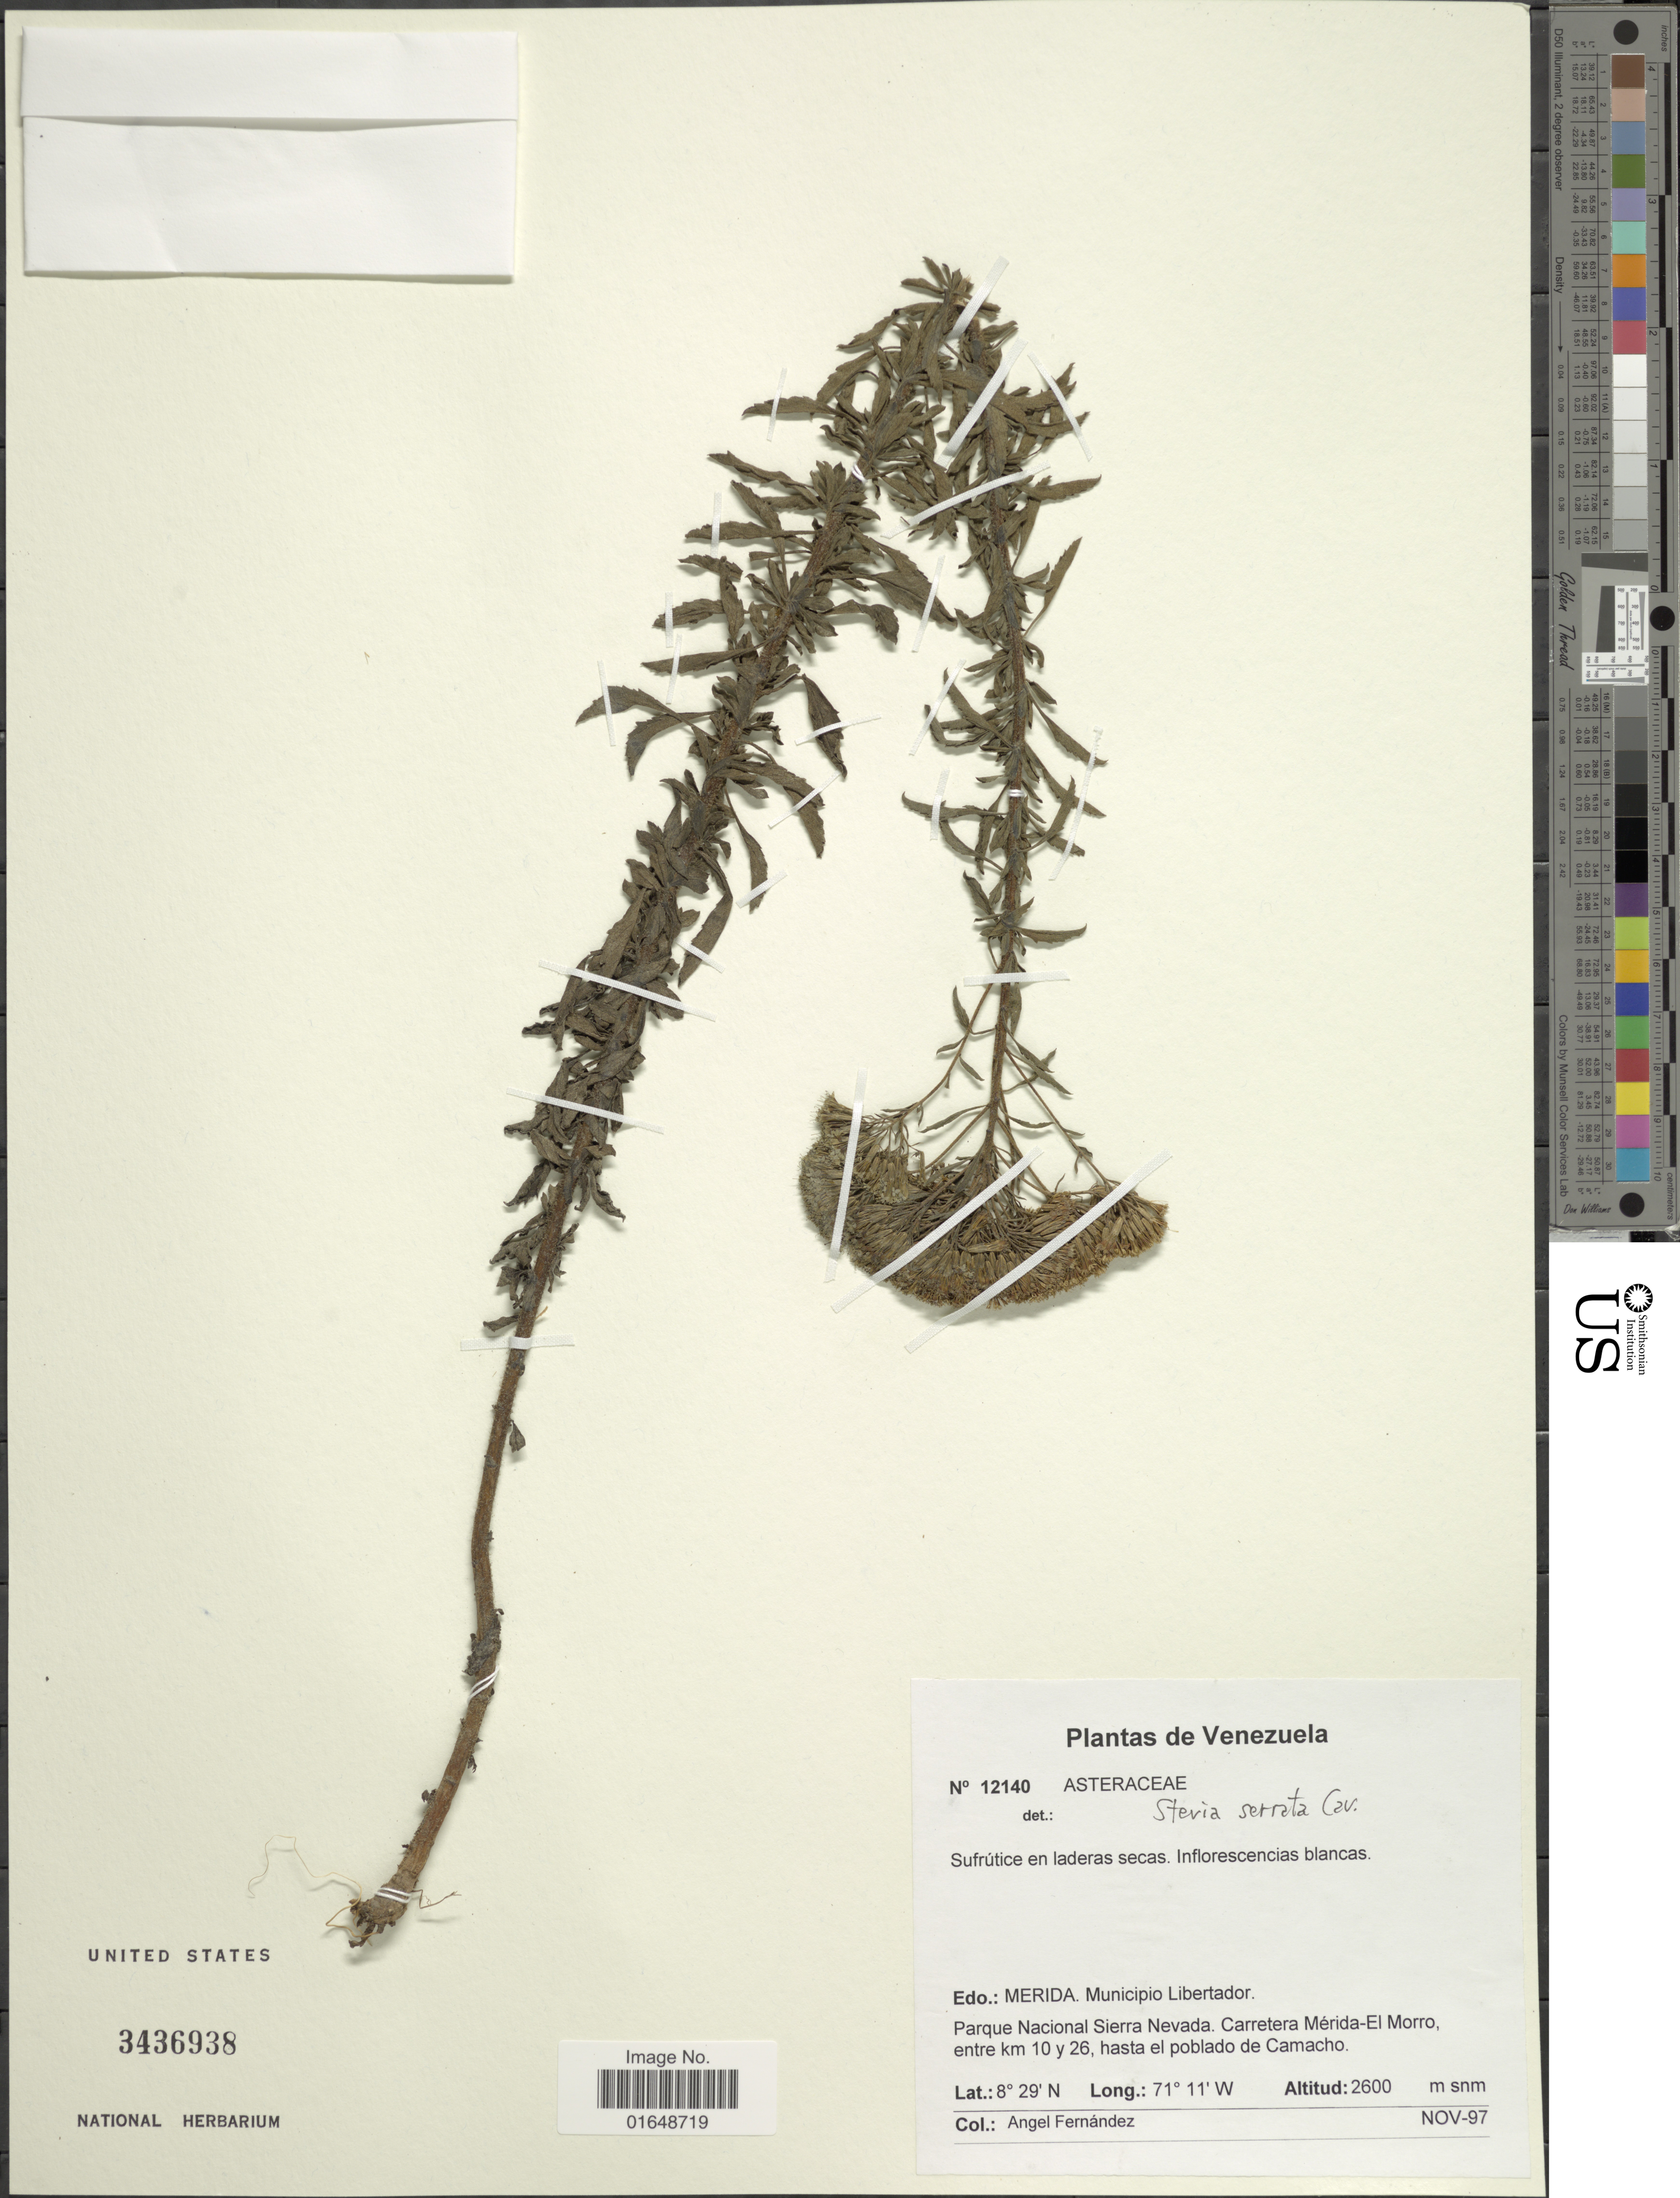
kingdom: Plantae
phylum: Tracheophyta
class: Magnoliopsida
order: Asterales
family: Asteraceae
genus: Stevia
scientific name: Stevia serrata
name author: Cav.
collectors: Á. Fernández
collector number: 12140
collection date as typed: Transcribed d/m/y: /11/97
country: Venezuela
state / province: Mérida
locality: Edo.: Merida. Municipio Libertador. Parque Nacional Sierra Nevada. Carretera Mérida-El Morro, entre km 10 y 26, hasta el poblado de Camacho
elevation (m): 2600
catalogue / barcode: US 3436938